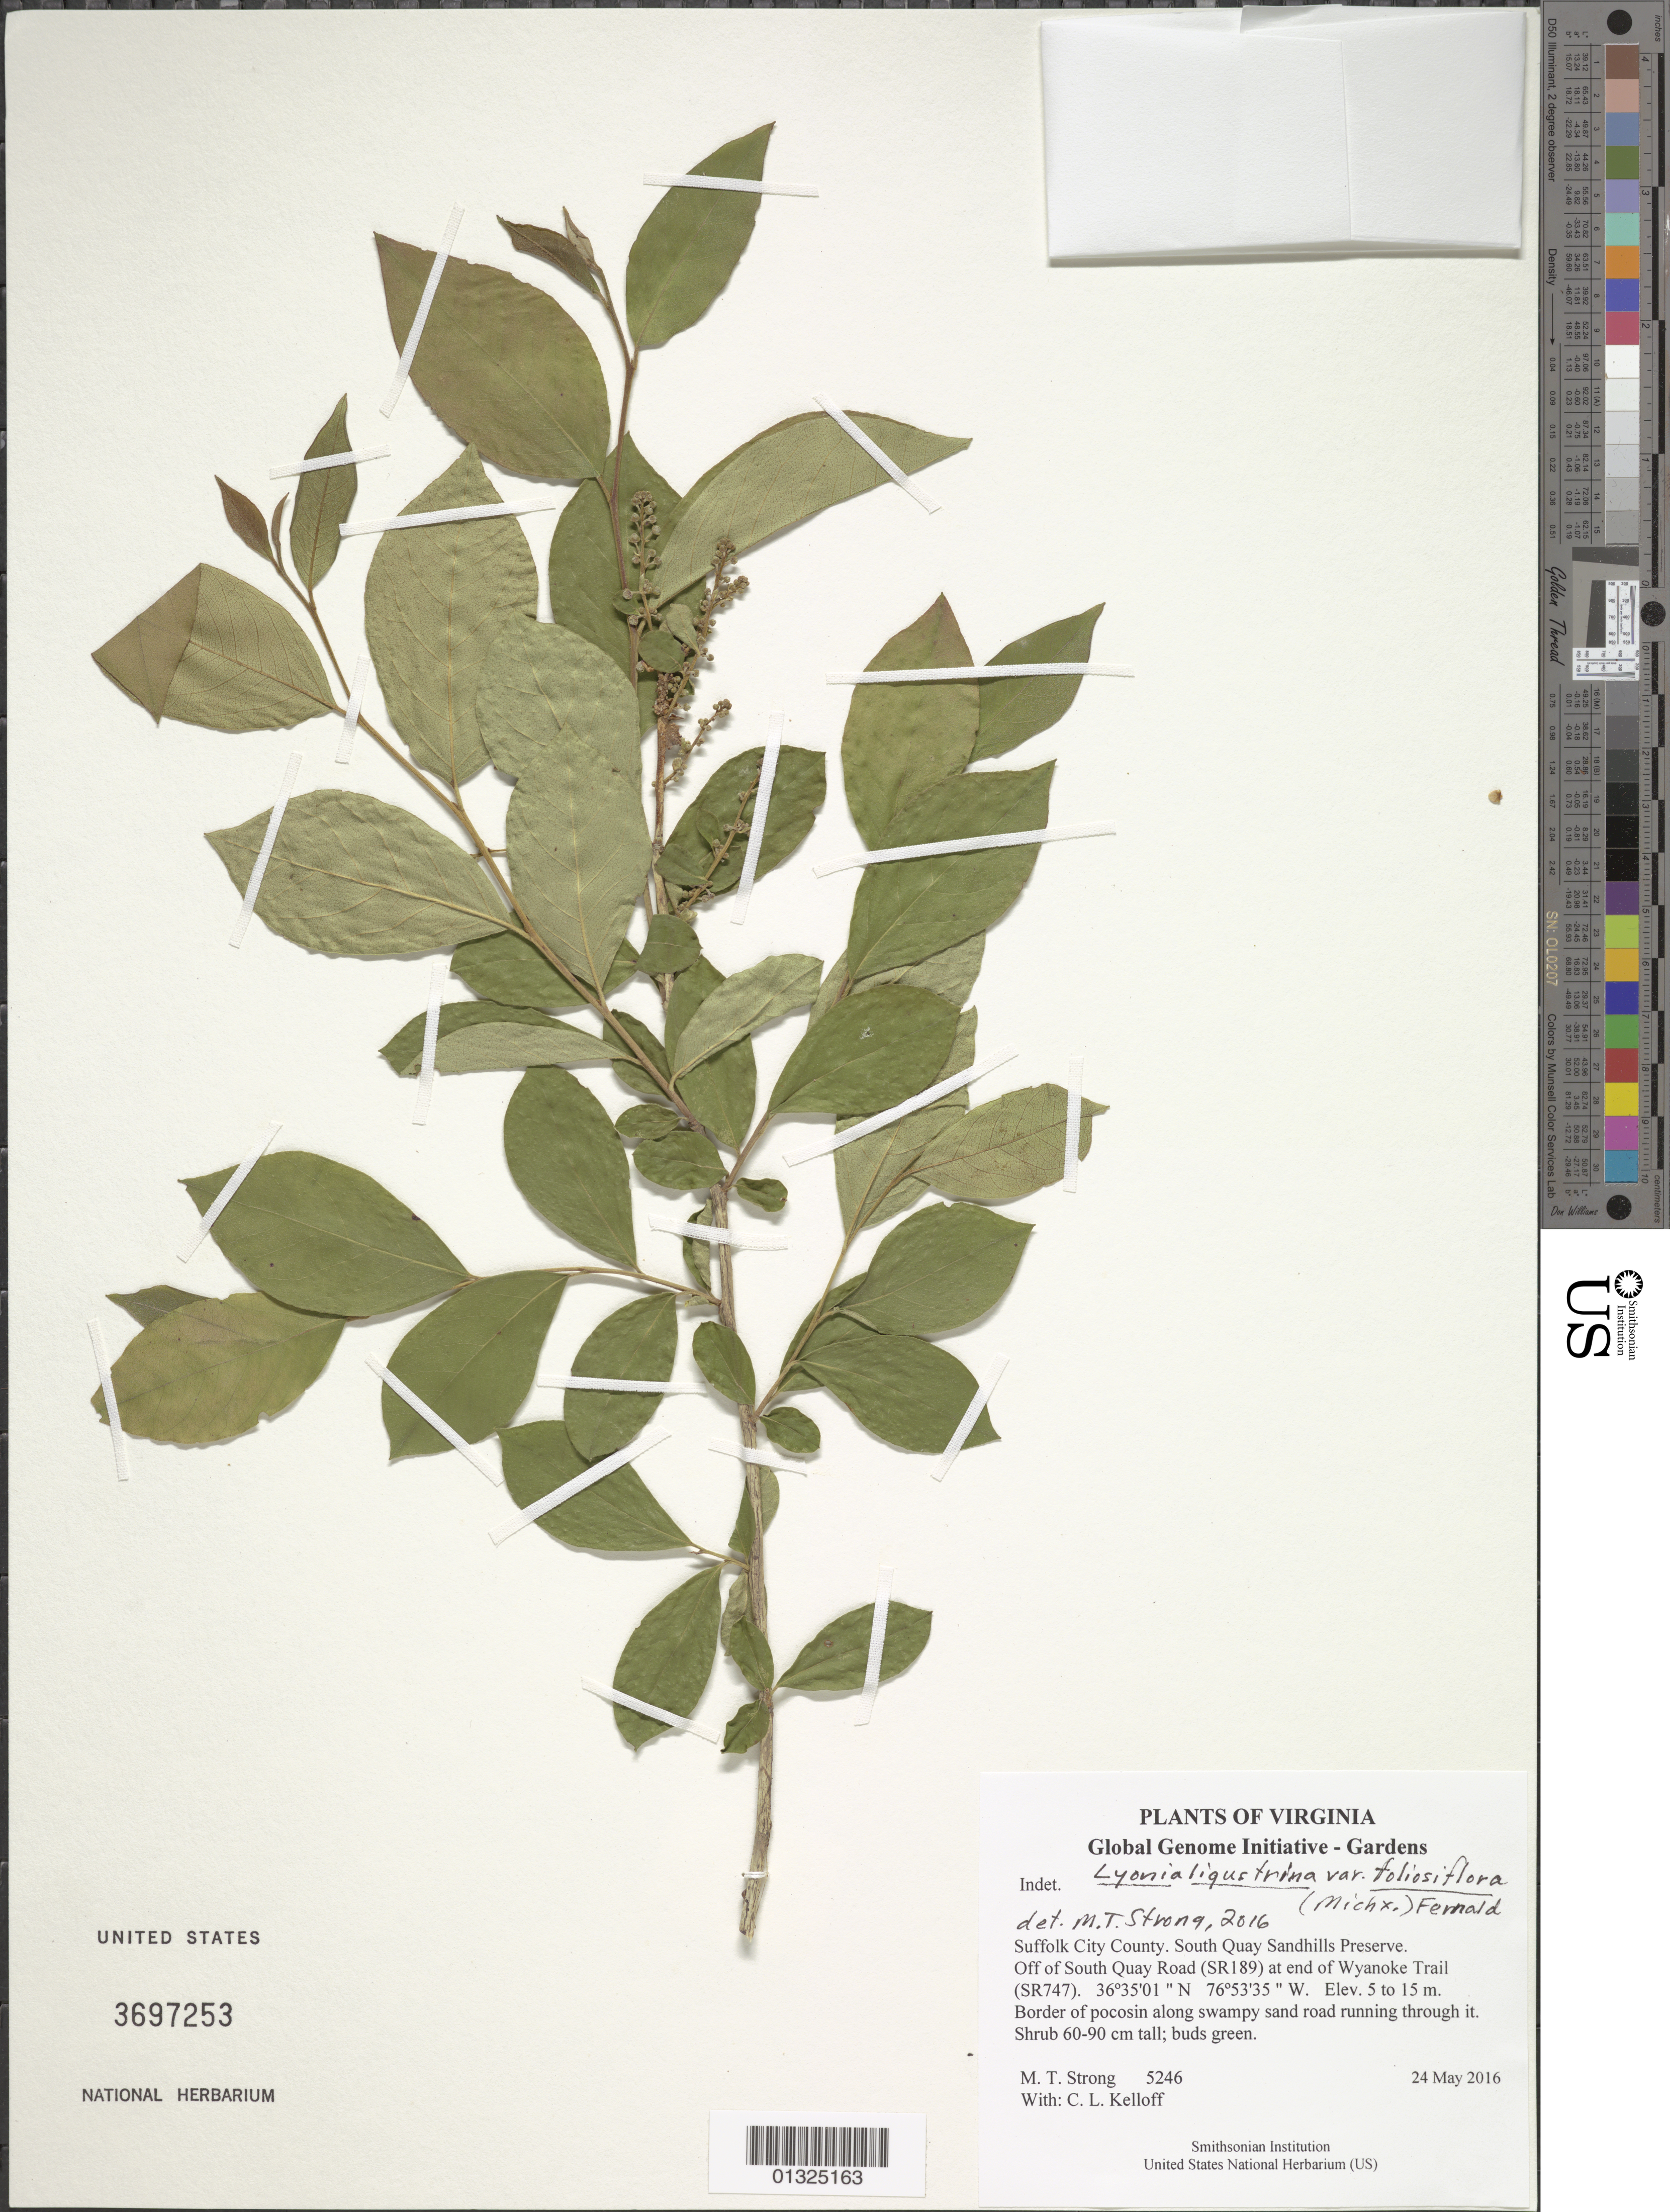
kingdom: Plantae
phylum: Tracheophyta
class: Magnoliopsida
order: Ericales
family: Ericaceae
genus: Lyonia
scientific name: Lyonia ligustrina var. foliosiflora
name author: (Michx.) Fernald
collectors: M. T. Strong & C. L. Kelloff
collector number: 5246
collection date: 2016-05-24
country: United States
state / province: Virginia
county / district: City of Suffolk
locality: Suffolk City County. South Quay Sandhills Preserve. Off of South Quay Road (SR189) at end of Wyanoke Trail (SR747).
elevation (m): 5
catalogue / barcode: US 3697253